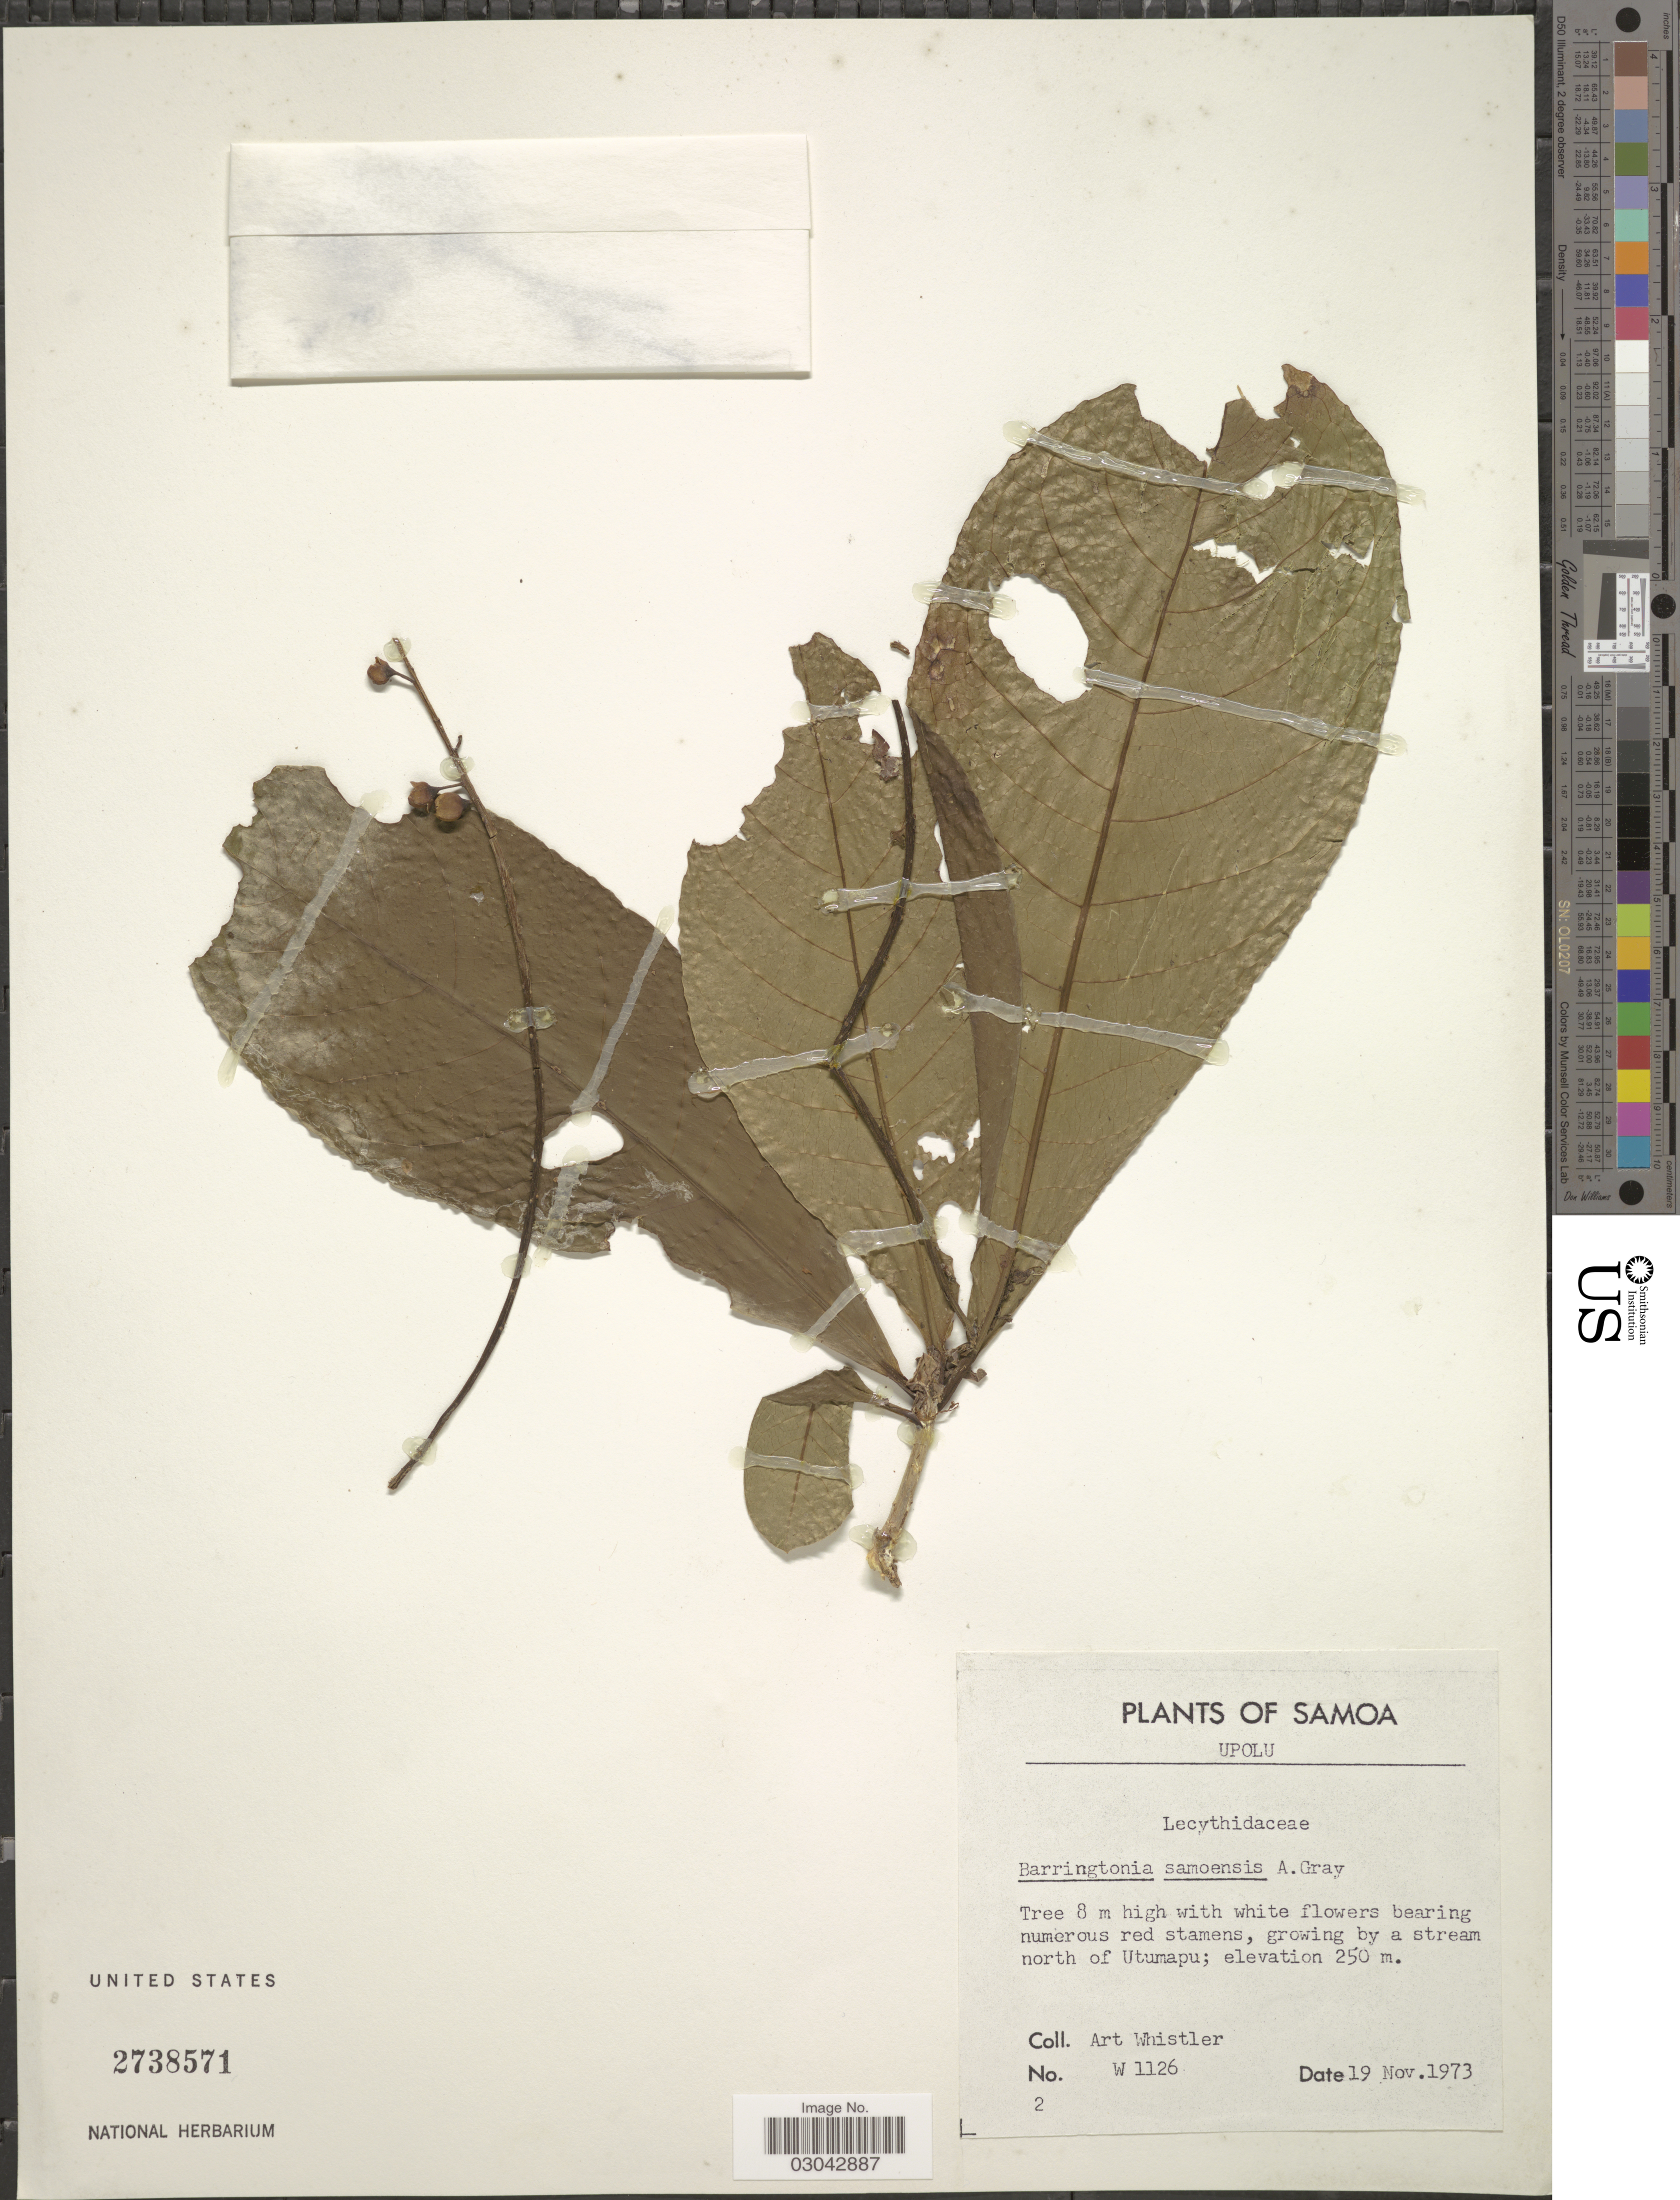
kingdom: Plantae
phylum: Tracheophyta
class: Magnoliopsida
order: Ericales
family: Lecythidaceae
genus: Barringtonia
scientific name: Barringtonia samoensis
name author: A. Gray in Wilkes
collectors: A. Whistler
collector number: W1126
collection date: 1973-11-19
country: Samoa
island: Upolu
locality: Samoa, Upolu, north of Utumapu.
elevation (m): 250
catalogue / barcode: US 2738571